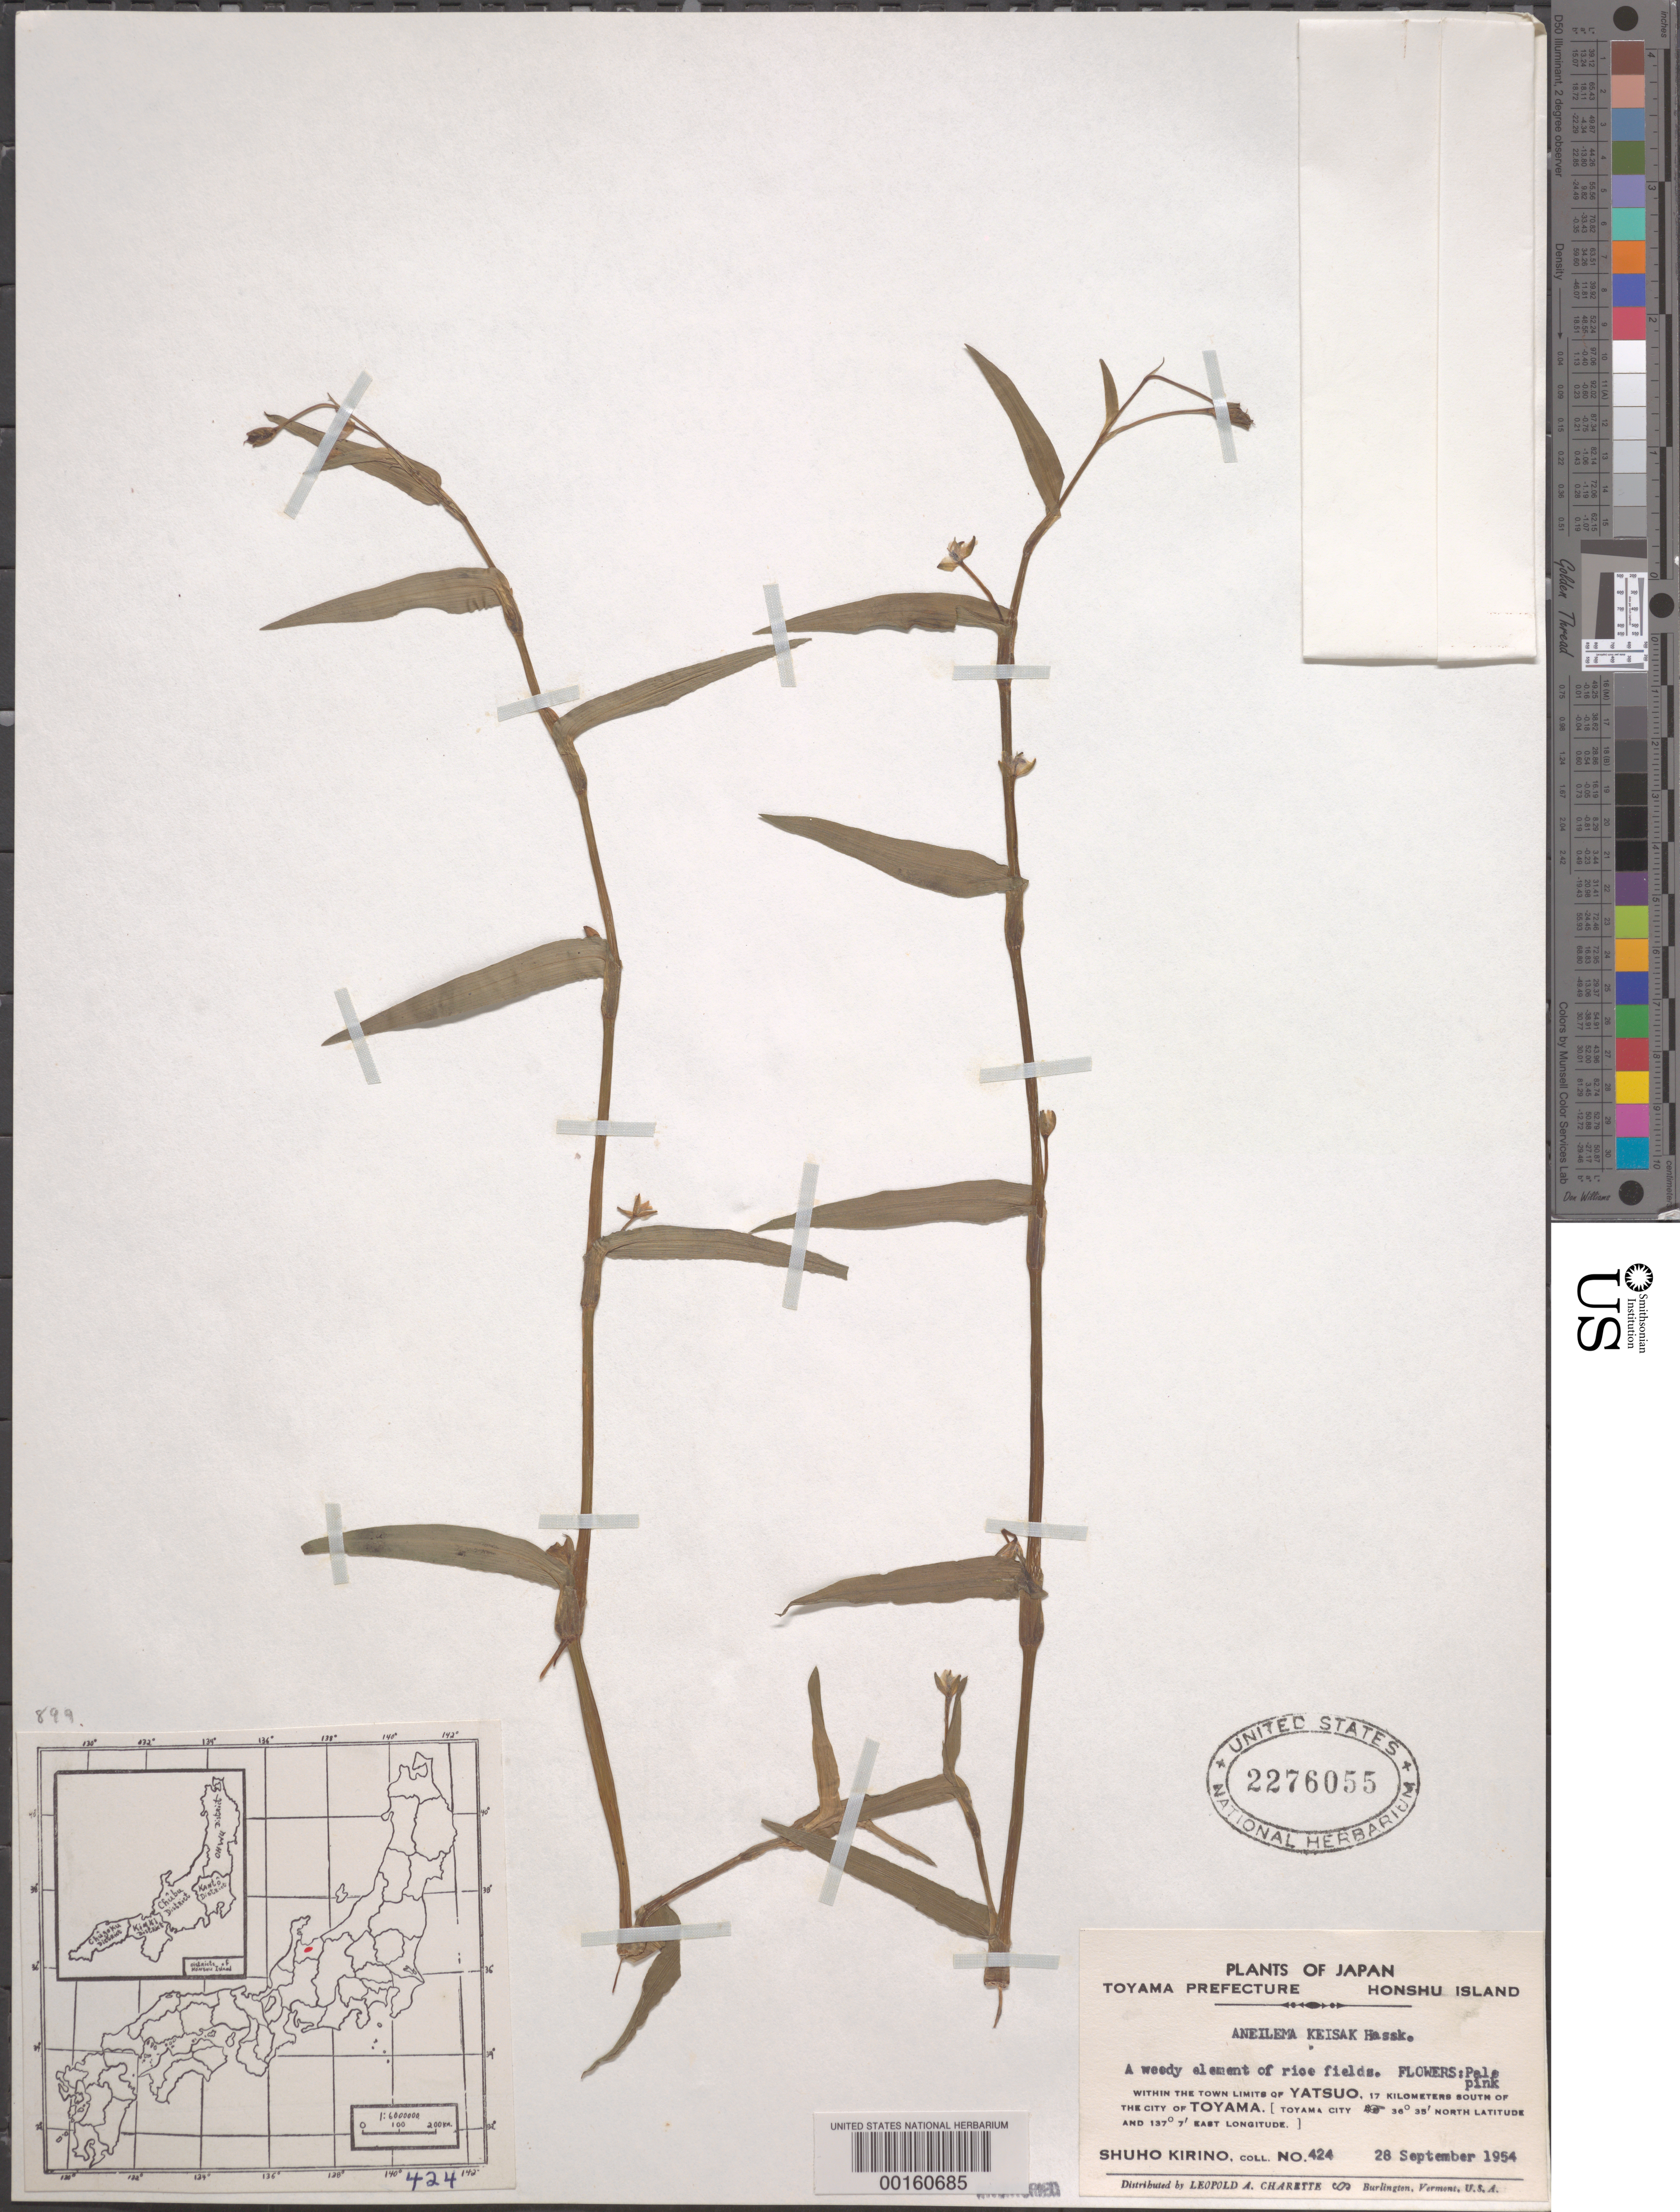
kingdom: Plantae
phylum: Tracheophyta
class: Liliopsida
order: Commelinales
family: Commelinaceae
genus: Murdannia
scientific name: Murdannia keisak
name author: (Hassk.) Hand.-Mazz.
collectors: S. Kirino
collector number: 424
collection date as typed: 28 Sep 1954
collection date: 1954-09-28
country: Japan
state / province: Toyama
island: Honshu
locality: Toyama, yatsuo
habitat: Rice fields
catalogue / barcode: US 2276055